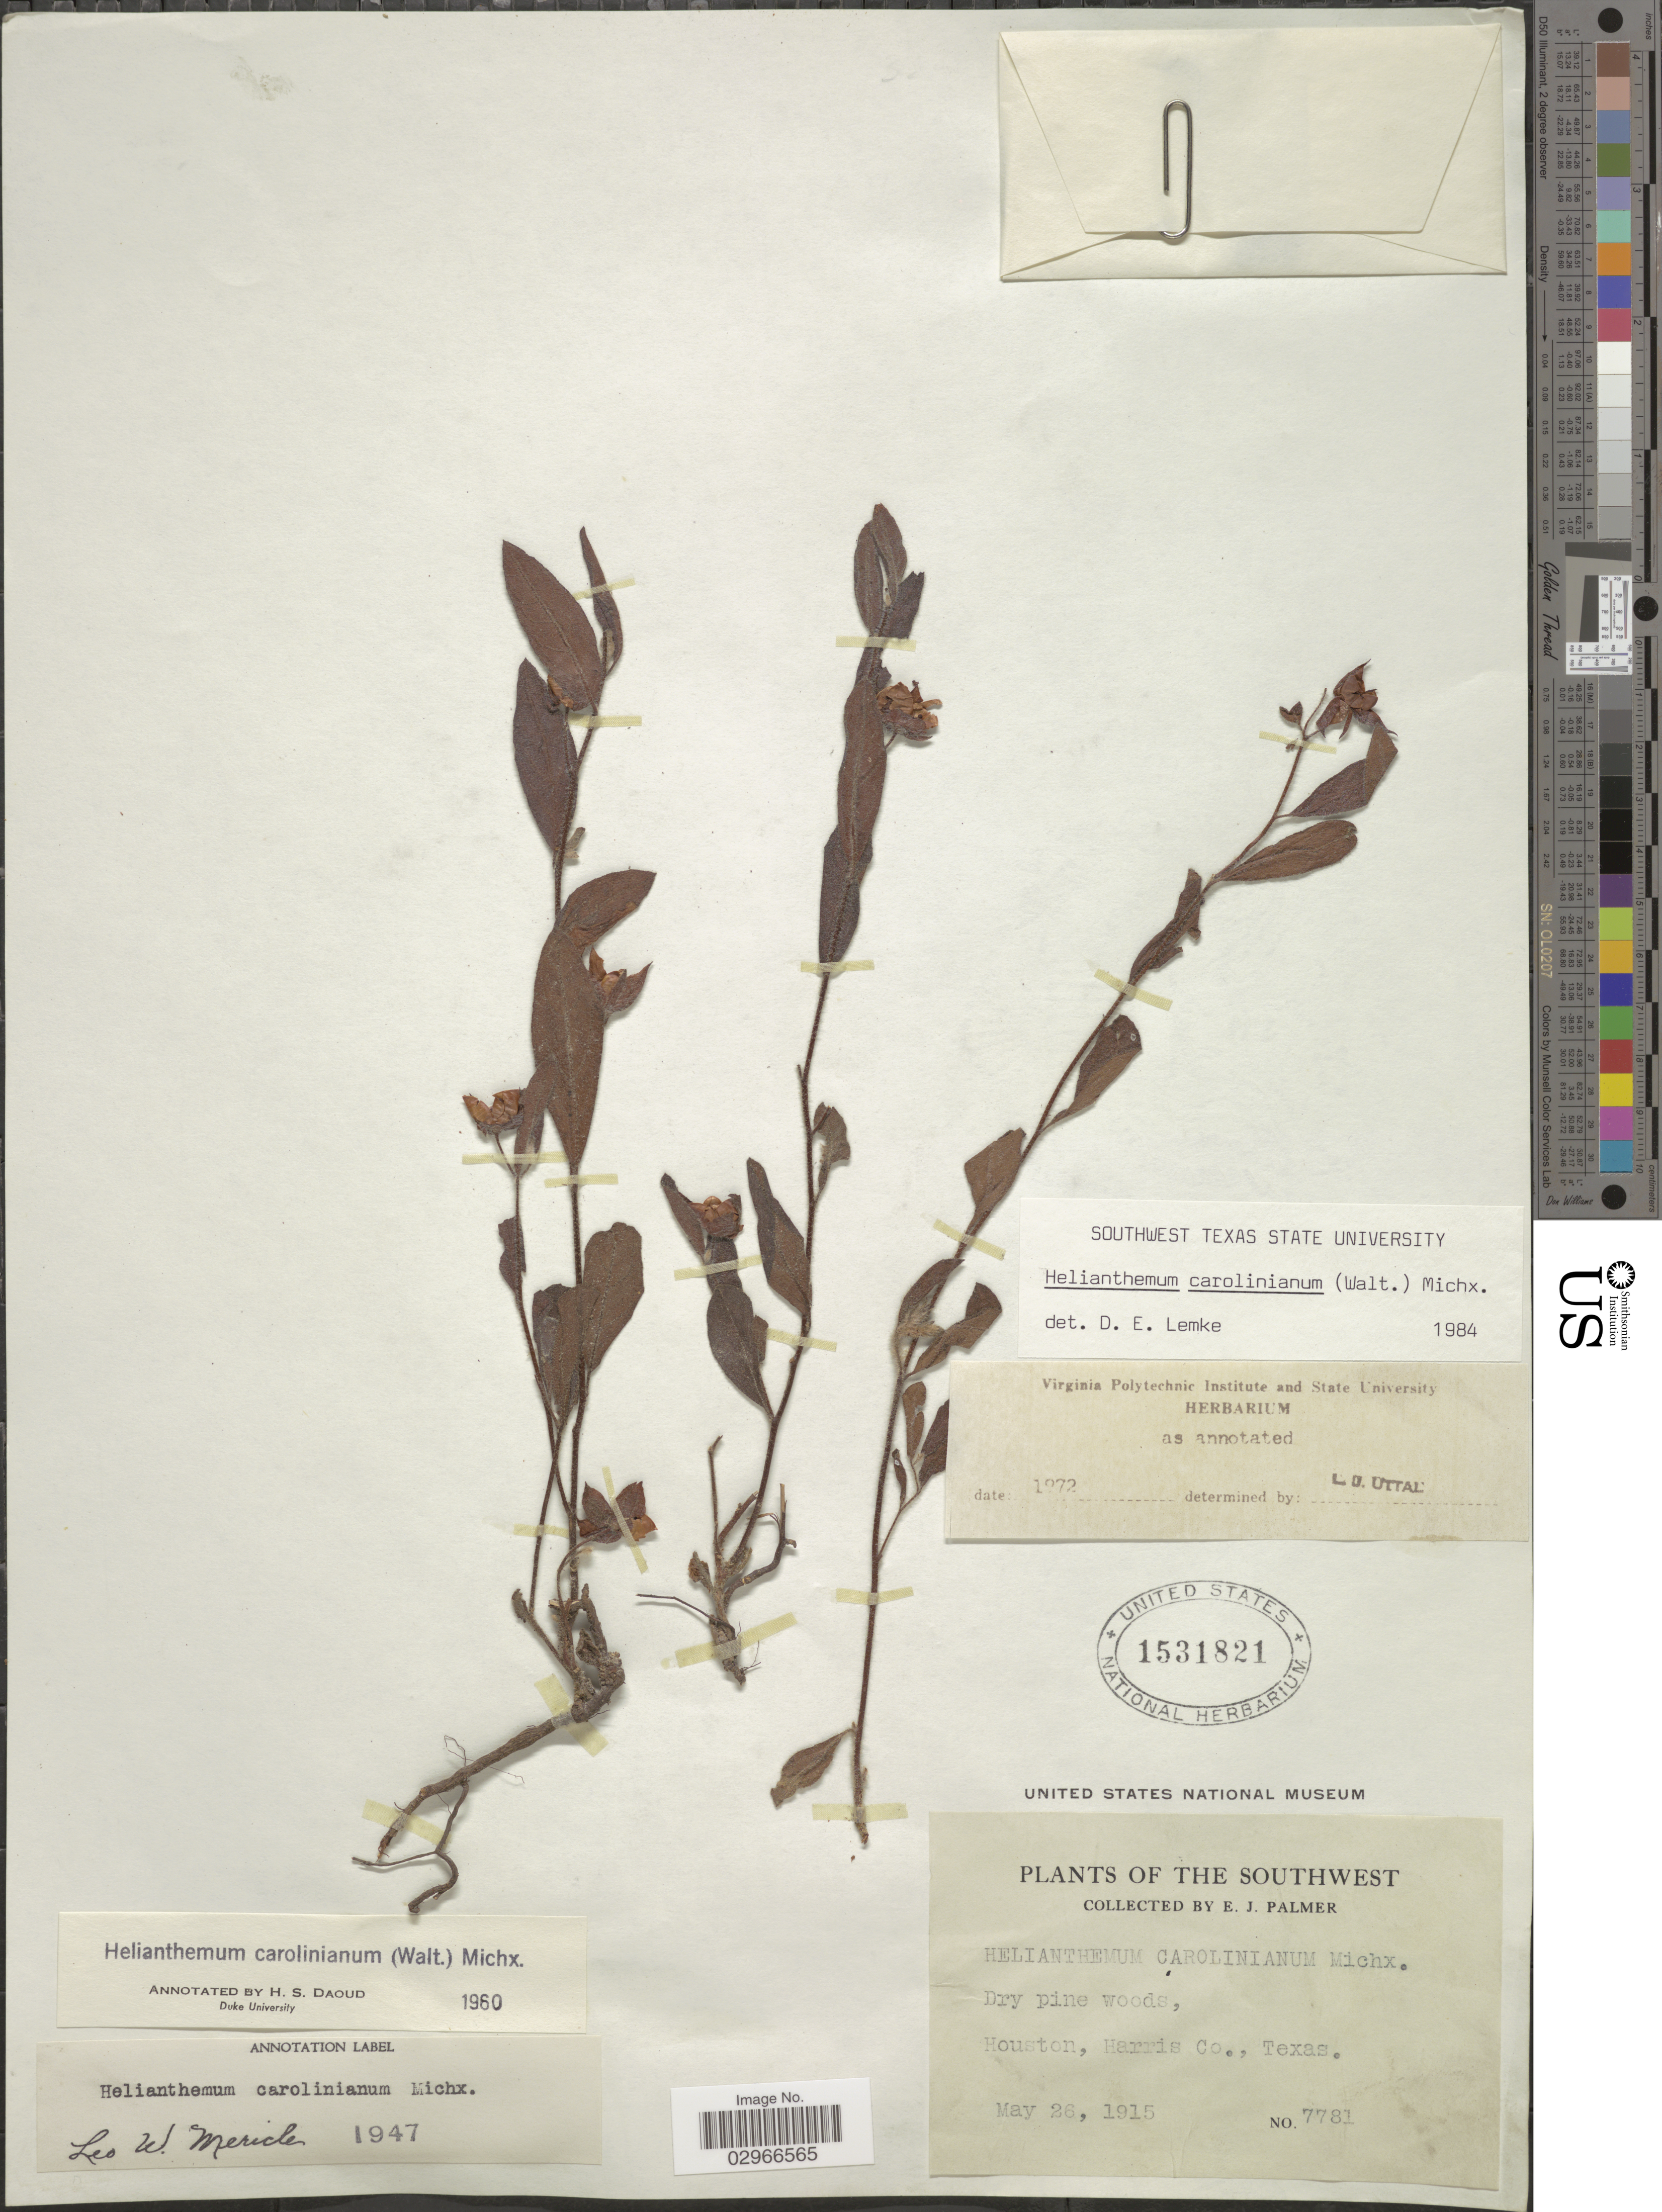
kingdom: Plantae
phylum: Tracheophyta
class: Magnoliopsida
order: Malvales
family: Cistaceae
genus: Helianthemum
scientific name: Helianthemum carolinianum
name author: (Walter) Michx.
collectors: E. J. Palmer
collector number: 7781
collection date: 1915-05-26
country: United States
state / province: Texas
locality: The Southwest. Houston, Harris Co.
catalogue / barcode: US 1531821